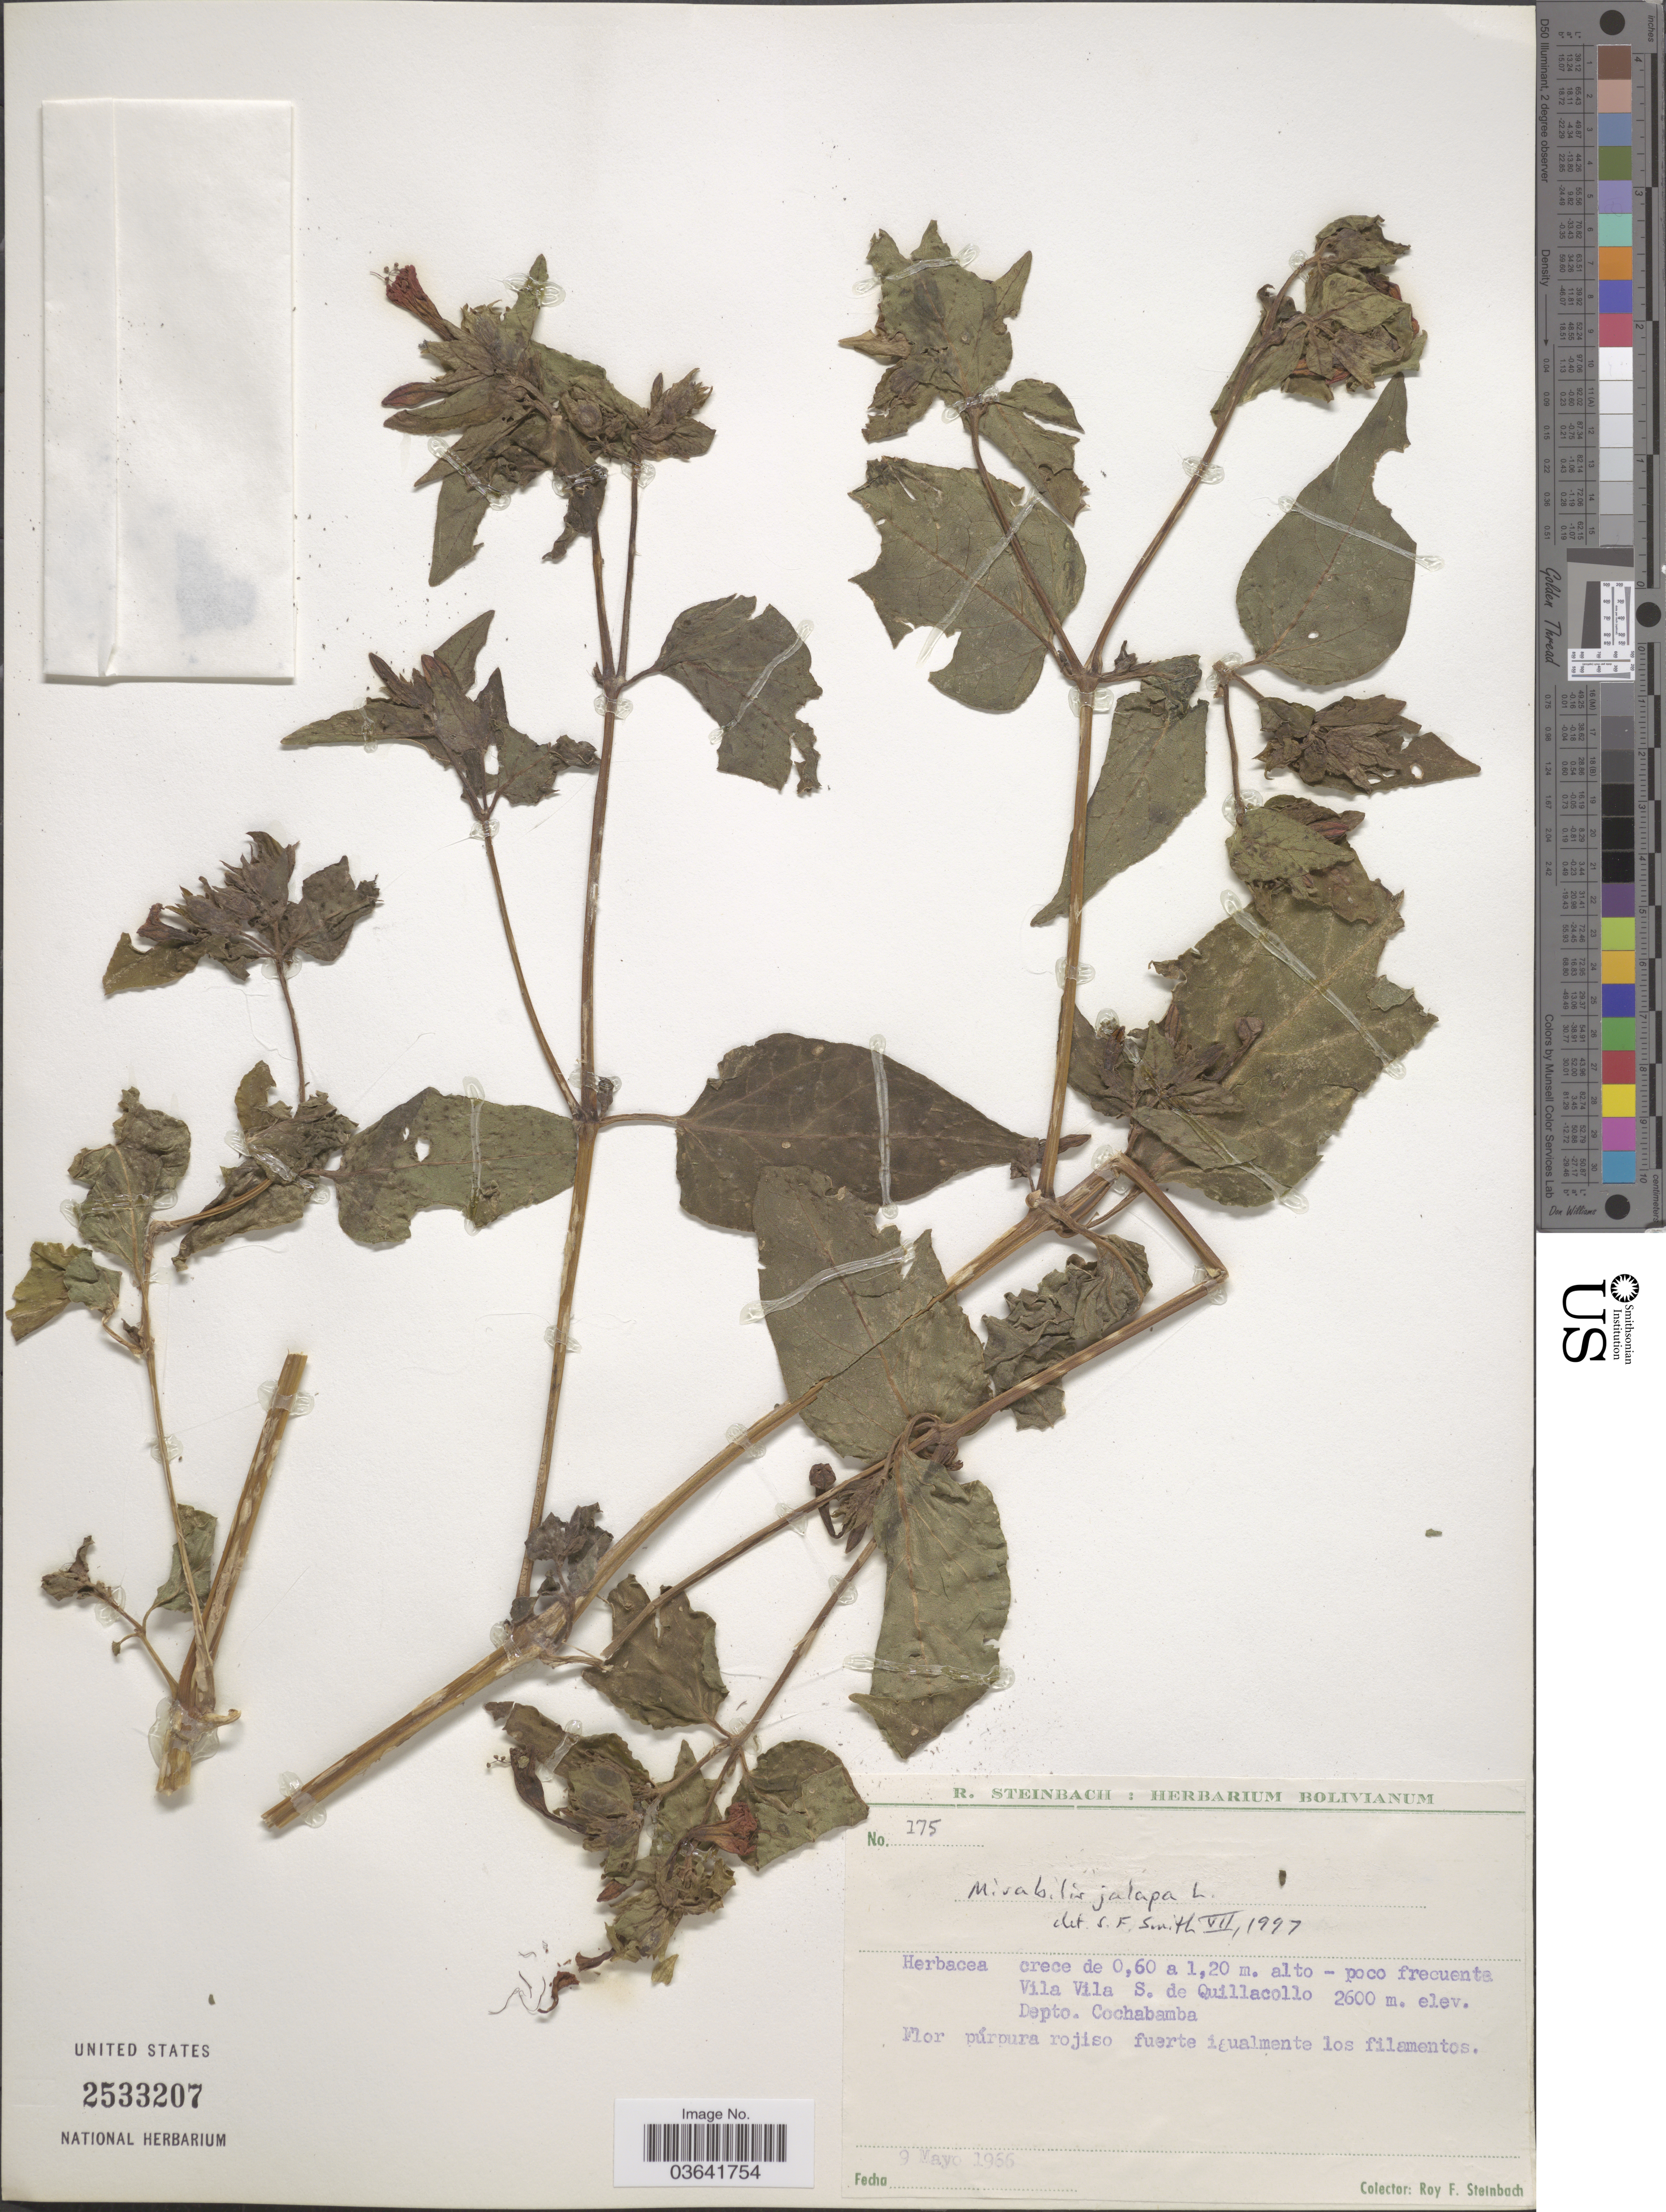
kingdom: Plantae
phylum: Tracheophyta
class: Magnoliopsida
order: Caryophyllales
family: Nyctaginaceae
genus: Mirabilis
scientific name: Mirabilis jalapa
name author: L.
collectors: R. F. Steinbach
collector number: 175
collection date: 1966-05-09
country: Bolivia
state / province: Cochabamba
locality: Poco frecuenta Vila Vila S. de Quillacollo. Depto. Cochabamba.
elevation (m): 2600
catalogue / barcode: US 2533207